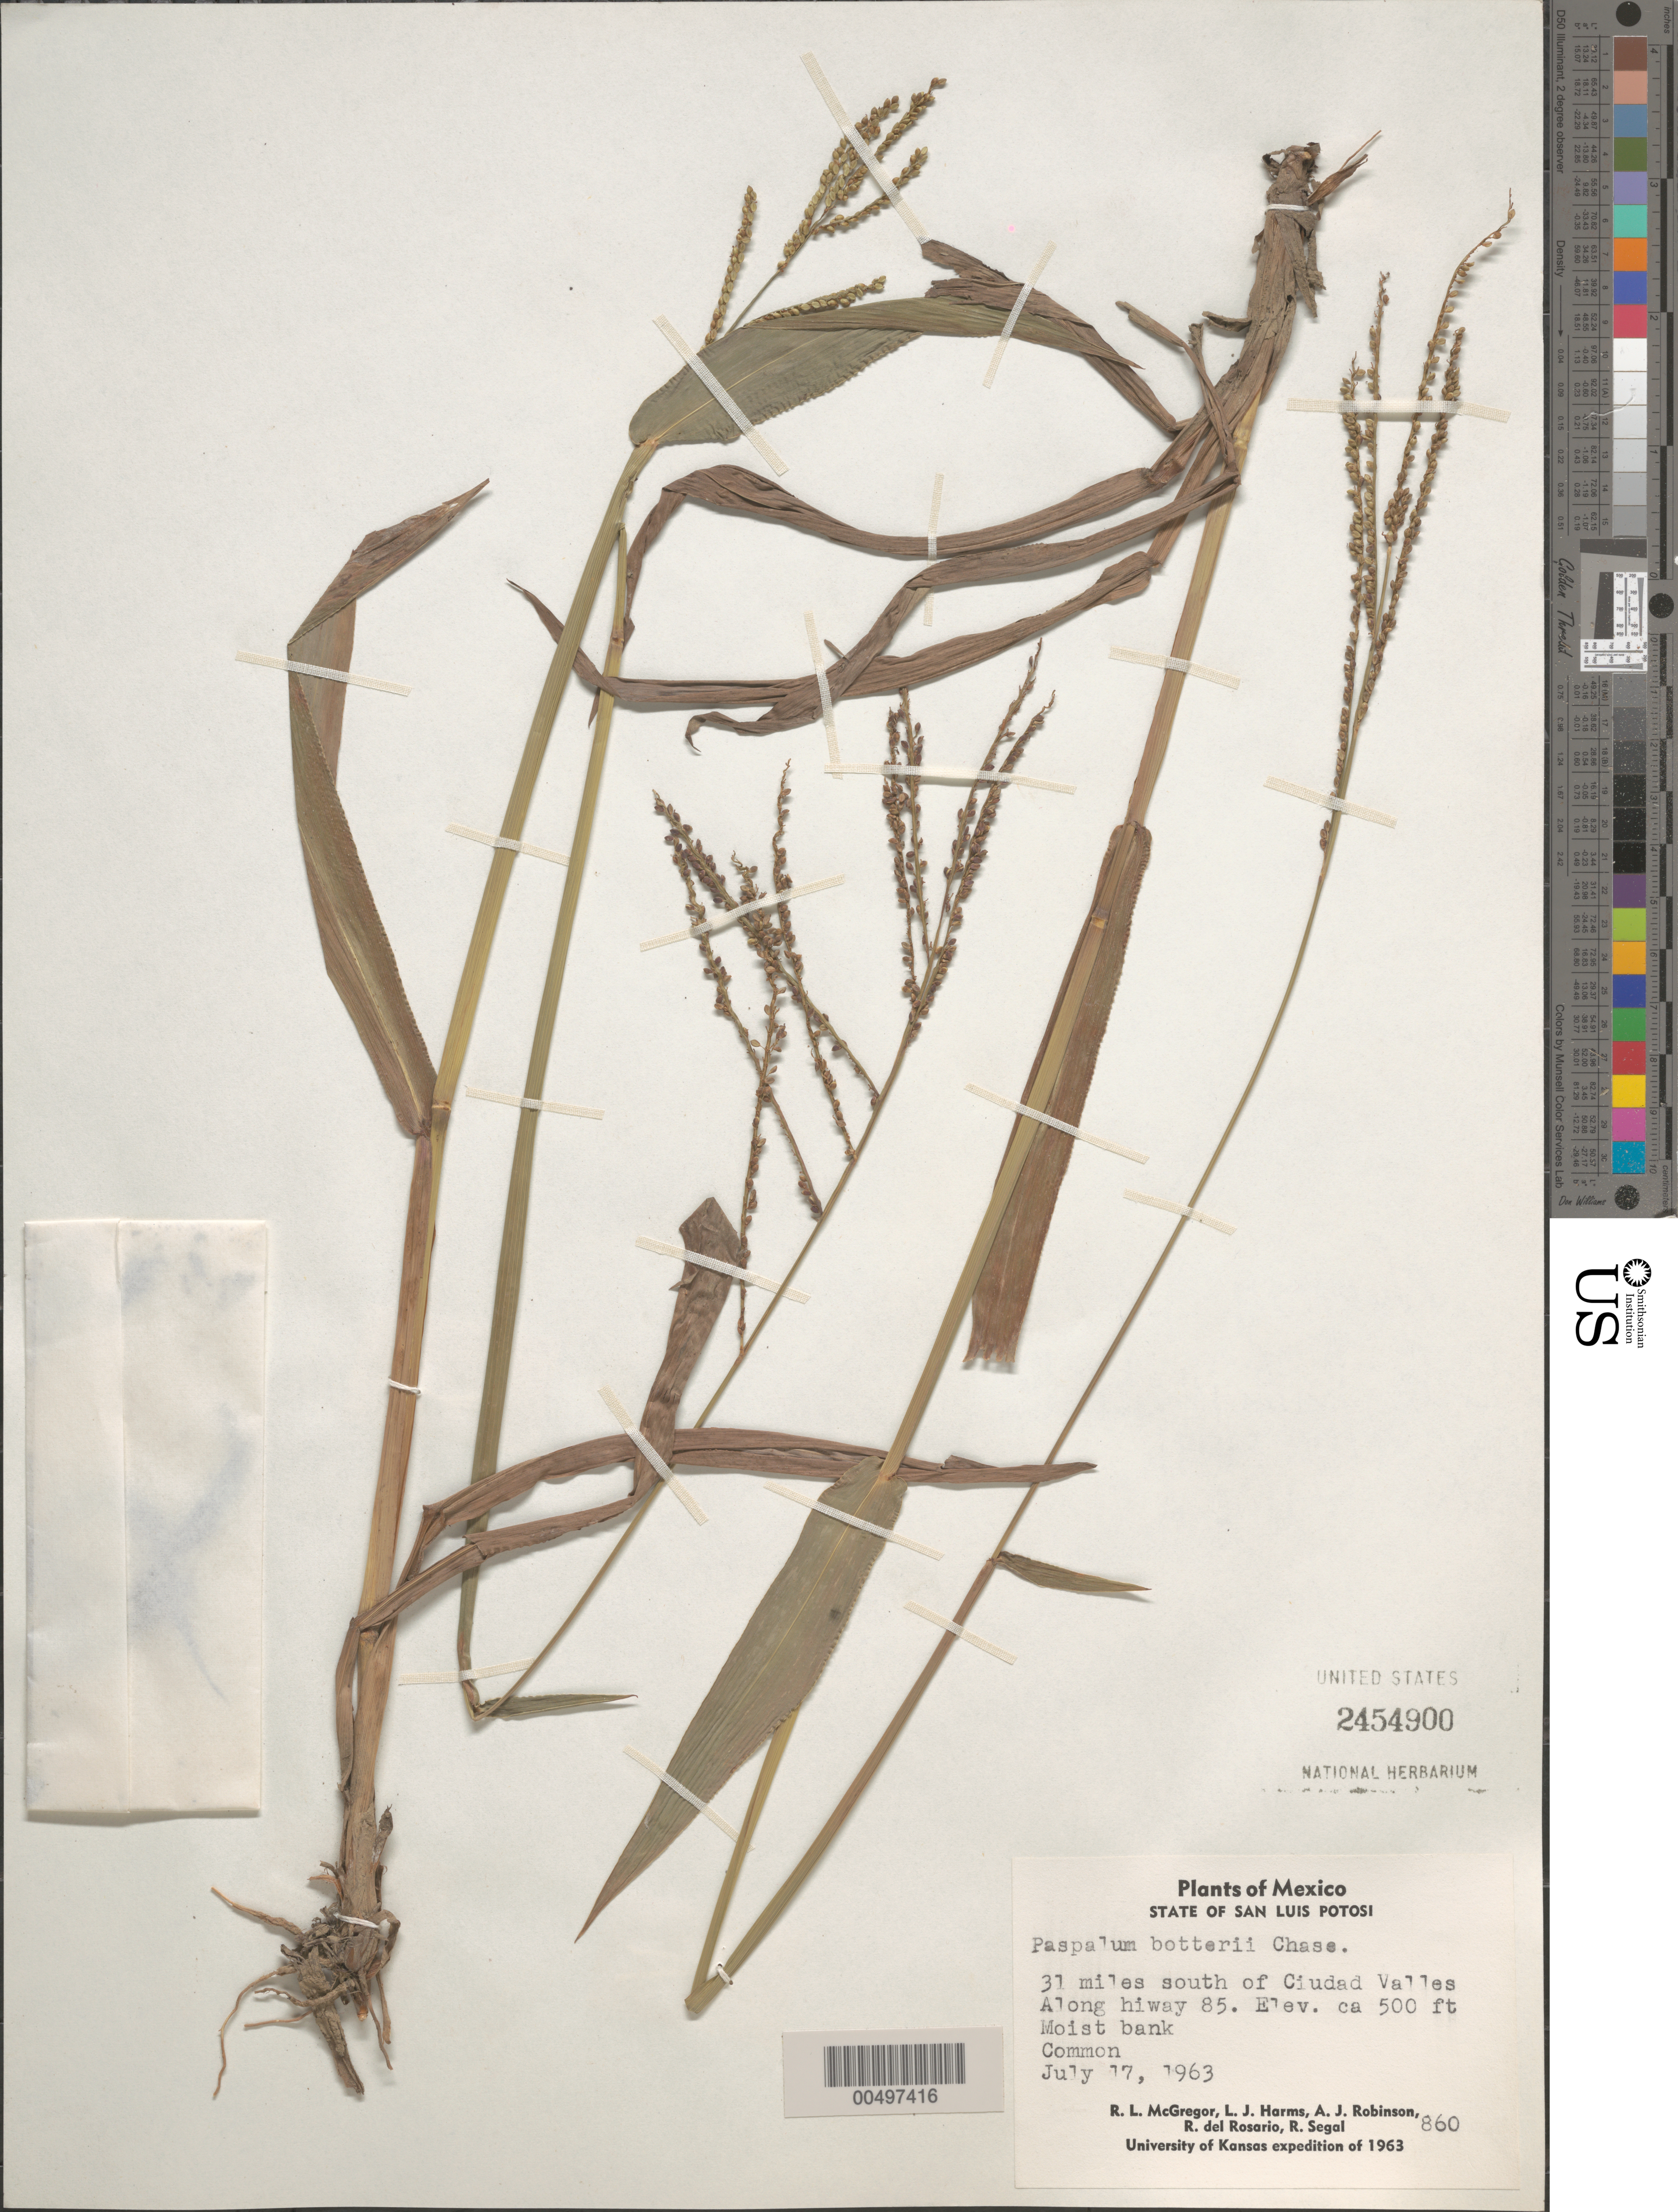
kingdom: Plantae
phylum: Tracheophyta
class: Liliopsida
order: Poales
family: Poaceae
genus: Paspalum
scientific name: Paspalum botteri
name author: (E. Fourn.) Chase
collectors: R. McGregor, L. Harms, A. J. Robinson & R. Segal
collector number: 860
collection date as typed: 17 Jul 1963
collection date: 1963-07-17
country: Mexico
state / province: San Luis Potosi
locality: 31 mi S of Ciudad Valles, along hwy 85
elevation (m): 152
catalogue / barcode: US 2454900